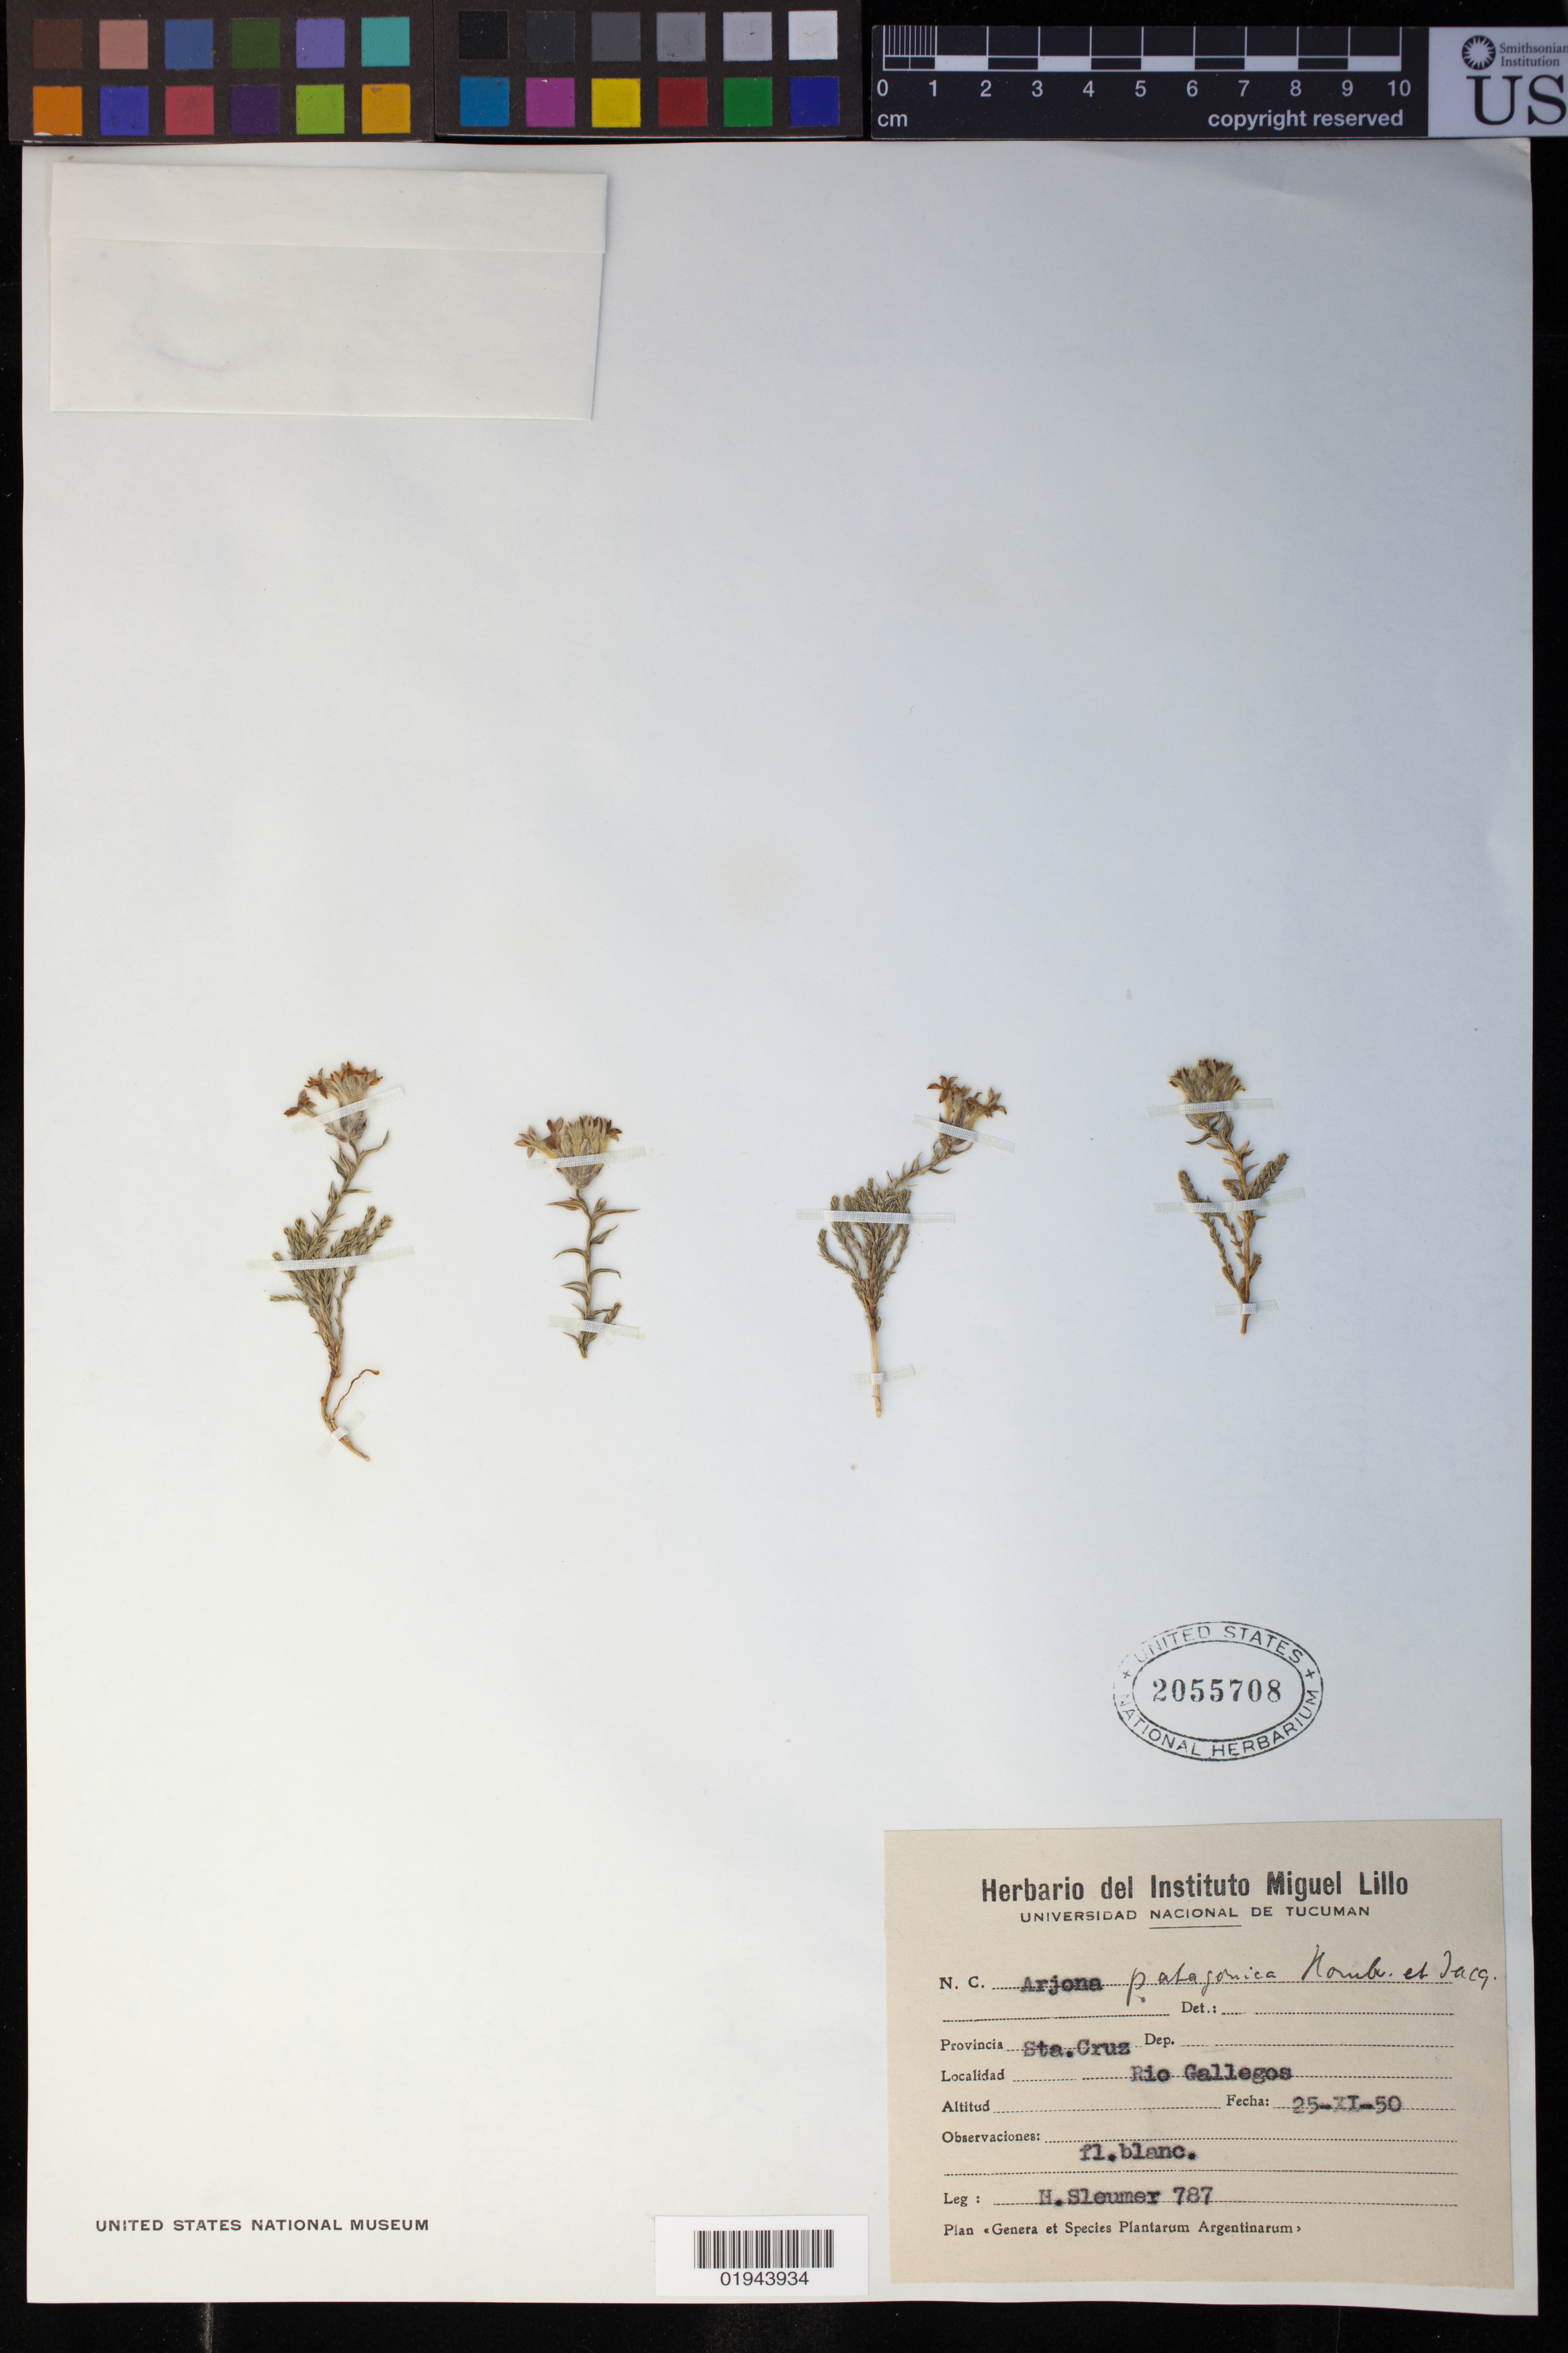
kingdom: Plantae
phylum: Tracheophyta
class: Magnoliopsida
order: Santalales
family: Schoepfiaceae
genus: Arjona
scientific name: Arjona patagonica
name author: Hombr. & Jacquinot ex Decne.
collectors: H. O. Sleumer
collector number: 787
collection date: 1950-11-25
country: Argentina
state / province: Santa Cruz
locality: Rio Gallegos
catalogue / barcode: US 2055708